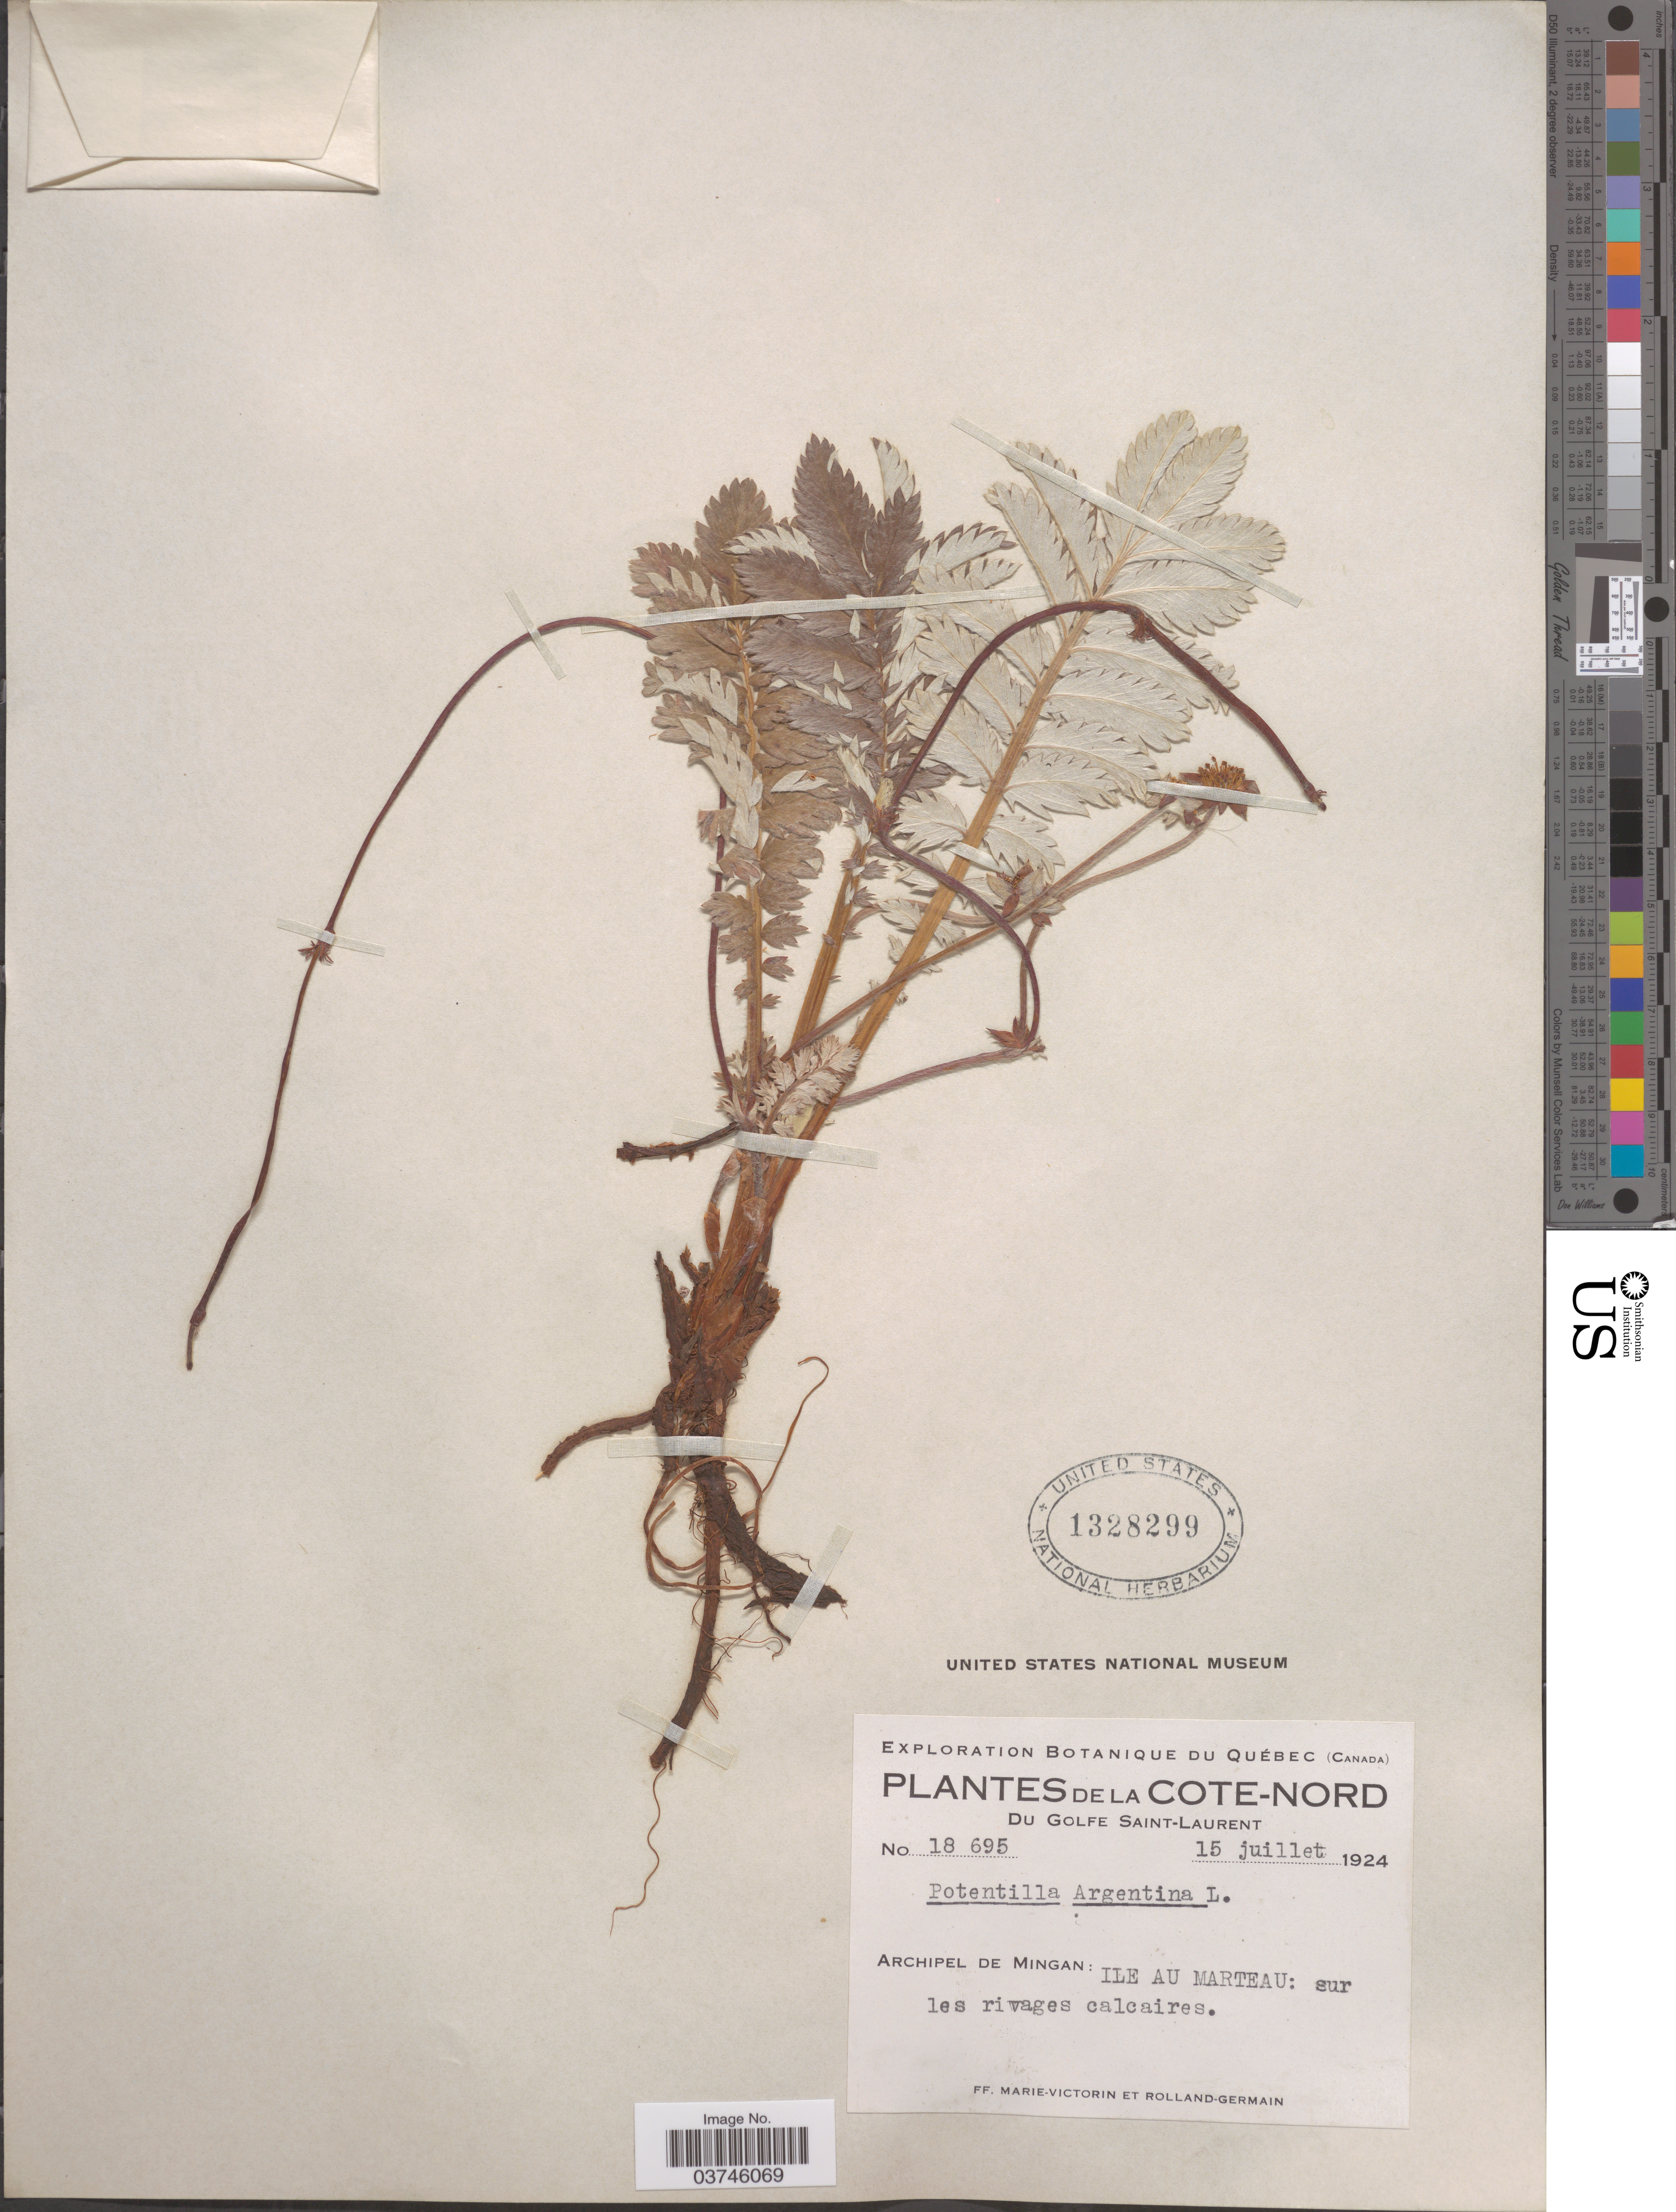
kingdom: Plantae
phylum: Tracheophyta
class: Magnoliopsida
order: Rosales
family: Rosaceae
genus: Argentina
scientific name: Argentina anserina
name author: (L.) Rydb.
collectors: F. Marie-Victorin & Rolland-Germain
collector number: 18695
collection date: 1924-07-15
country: Canada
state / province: Quebec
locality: La Cote-Nord. Du Golfe Saint-Laurent. Archipel de Mingan: Ile Au Marteau: sur les rivages calcaires.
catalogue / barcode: US 1328299